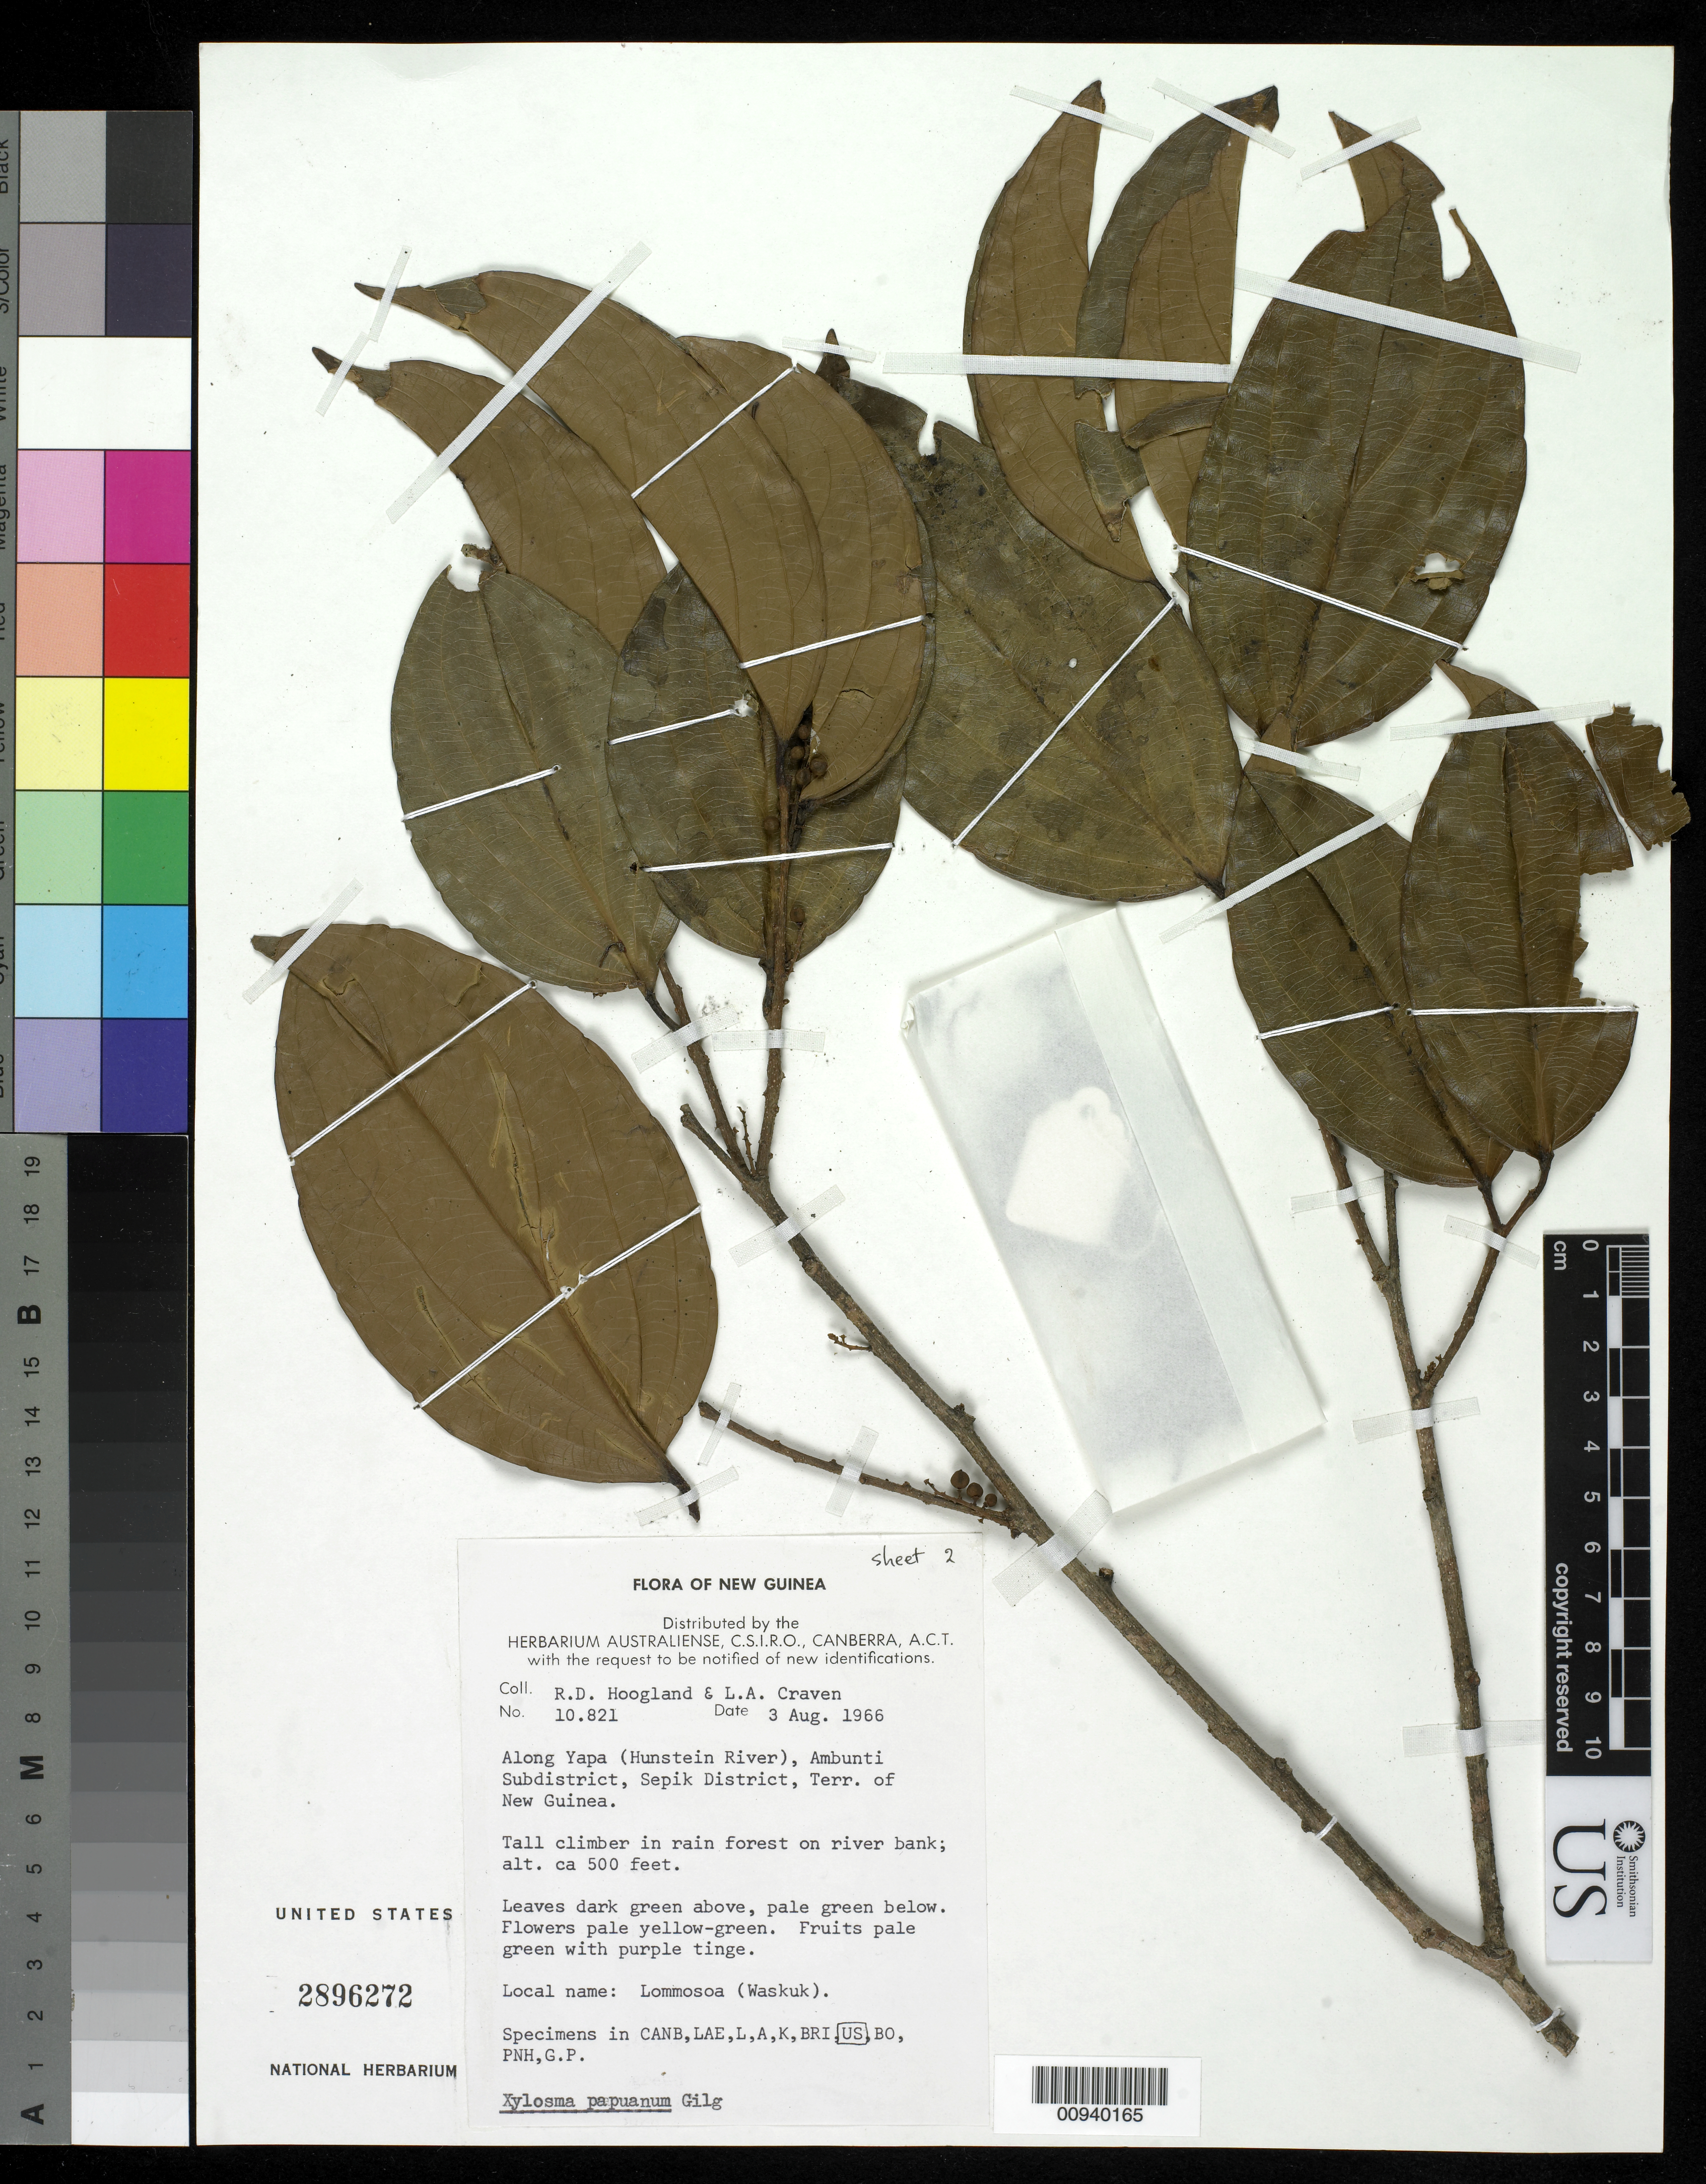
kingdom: Plantae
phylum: Tracheophyta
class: Magnoliopsida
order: Malpighiales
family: Salicaceae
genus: Xylosma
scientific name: Xylosma papuana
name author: Gilg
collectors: R. D. Hoogland & L. A. Craven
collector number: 10821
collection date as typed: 03 Aug 1966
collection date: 1966-08-03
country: Papua New Guinea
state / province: East Sepik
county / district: Ambunti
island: New Guinea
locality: Along Yapa (Hunstein River).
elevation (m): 152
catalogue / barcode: US 2896272